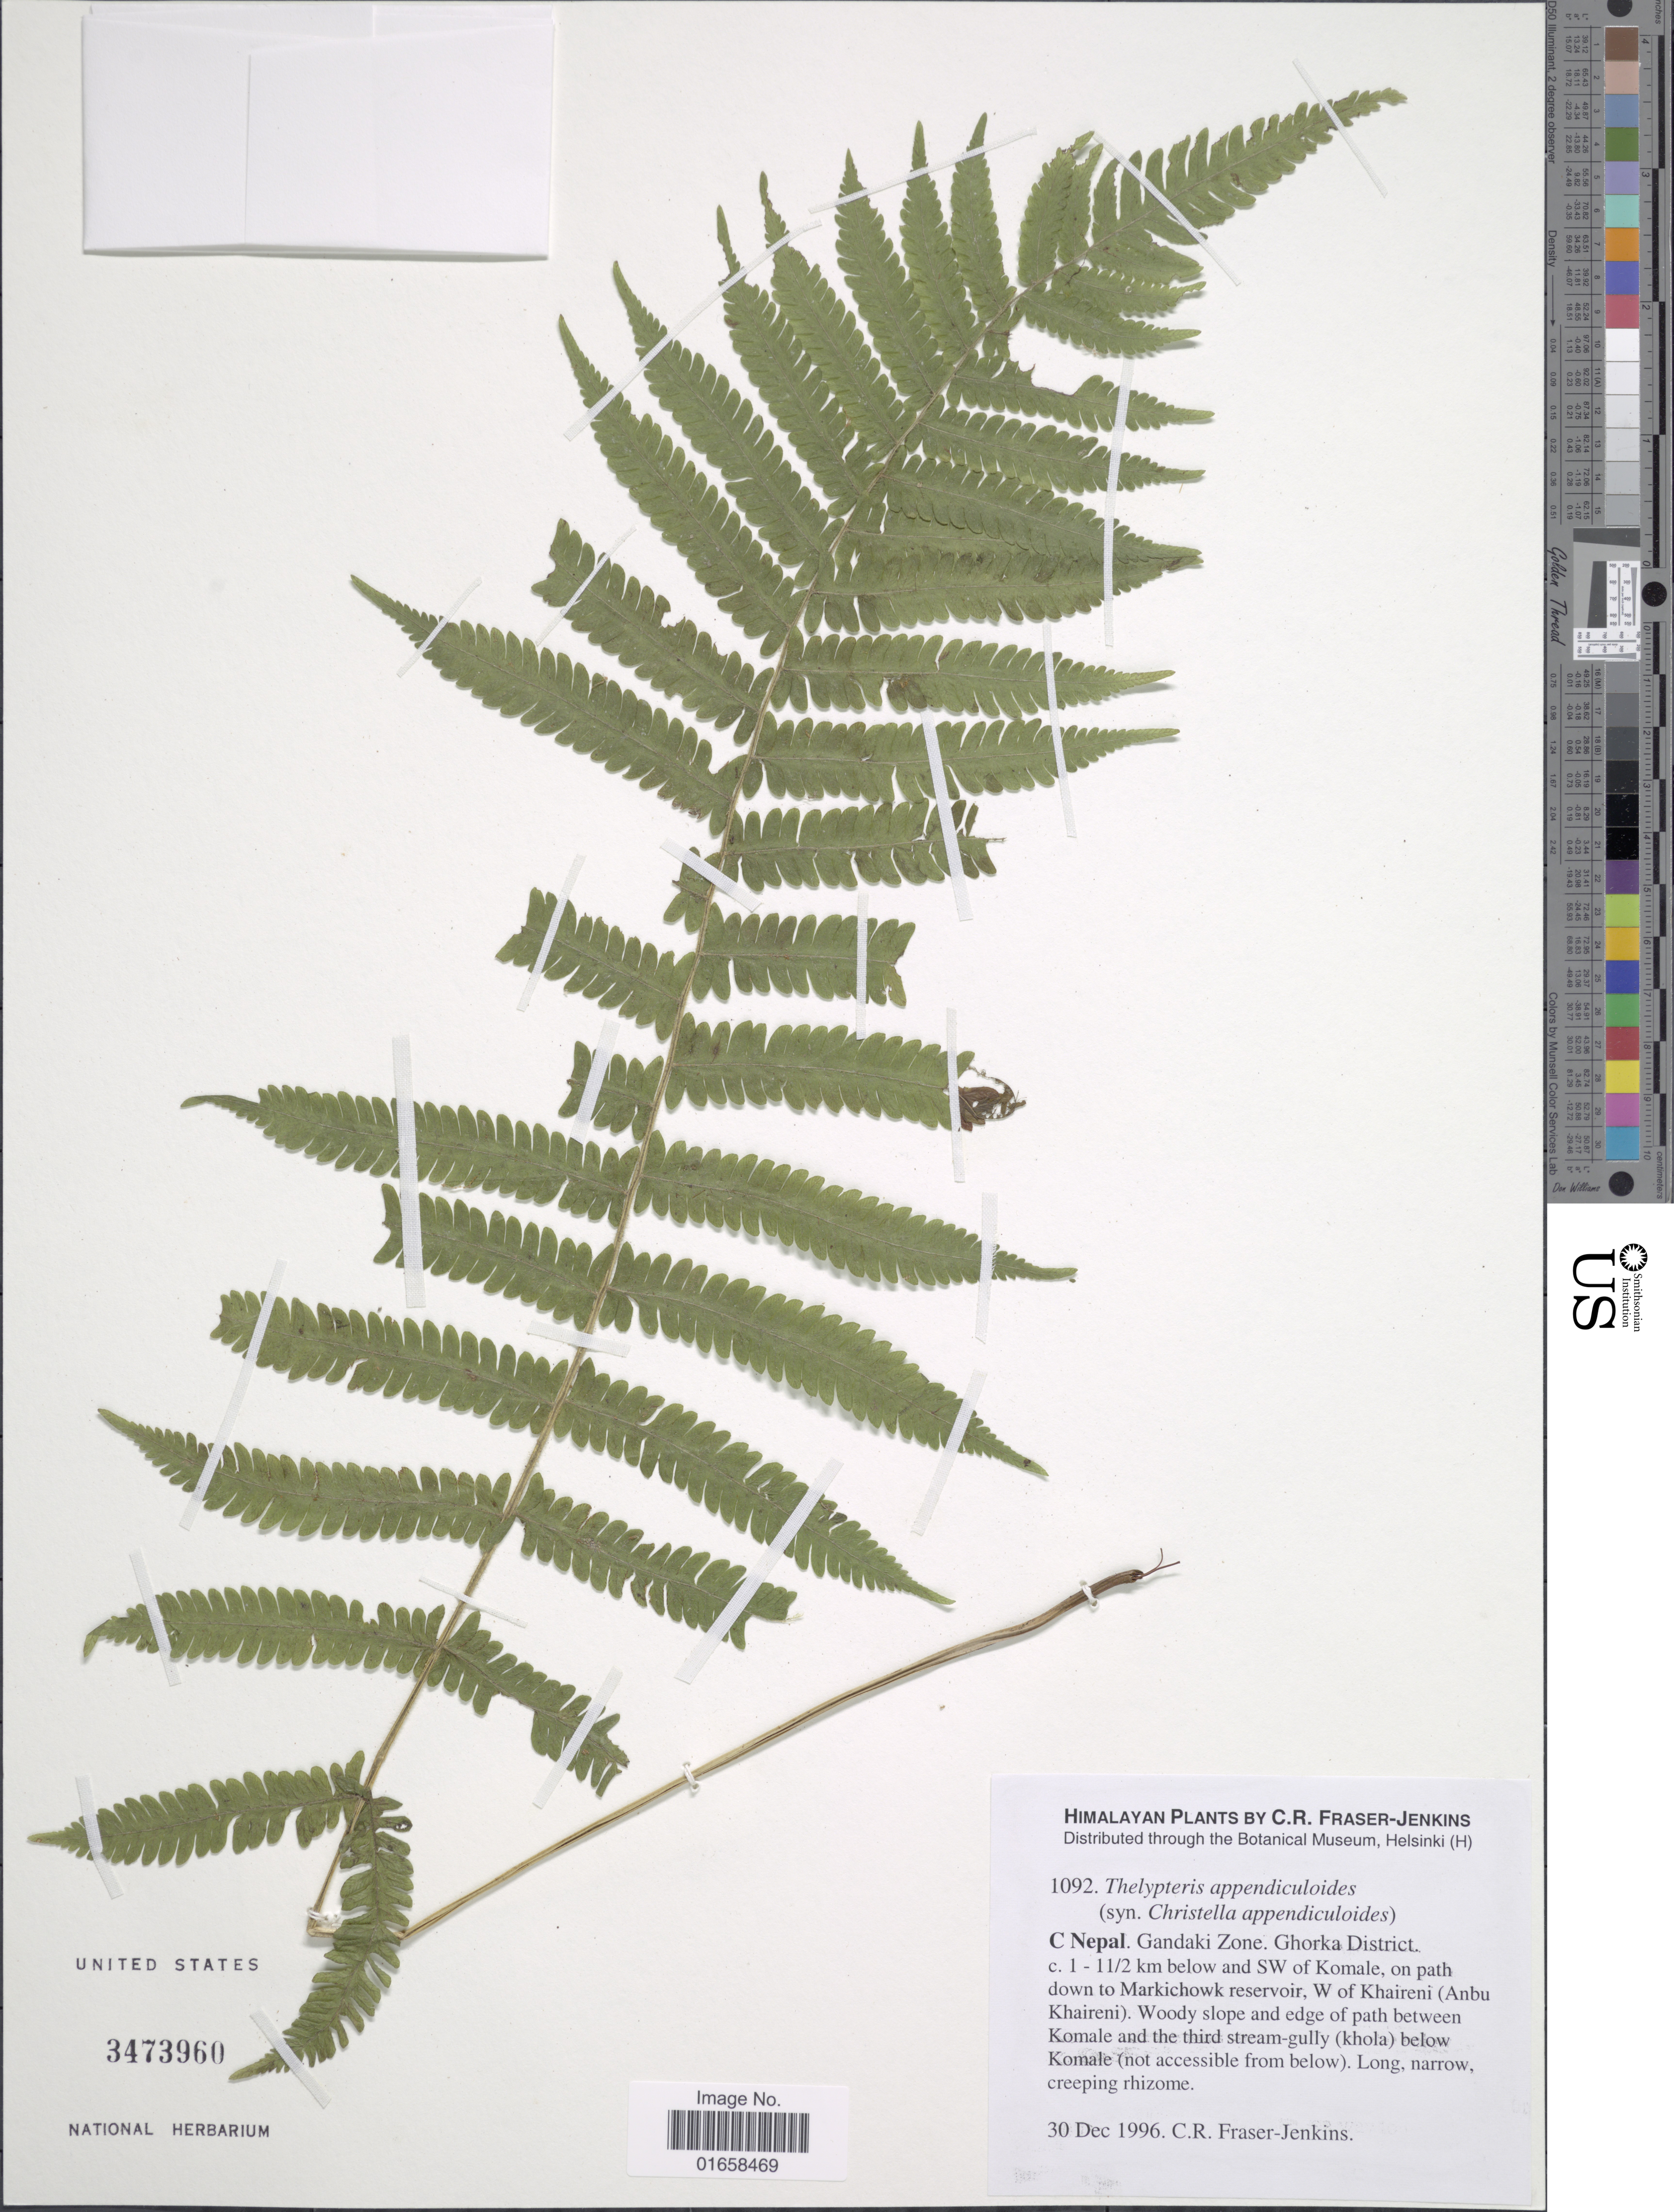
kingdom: Plantae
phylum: Tracheophyta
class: Polypodiopsida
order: Polypodiales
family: Thelypteridaceae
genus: Christella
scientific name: Christella appendicula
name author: (C. Presl) Holttum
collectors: C. R. Fraser-Jenkins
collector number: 1092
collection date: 1996-12-30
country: Nepal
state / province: Gandaki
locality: C Nepal. Gandaki Zone. Ghorka District. c. 1 - 11/2 km below and SW of Komale, on path down to Markichowk resorvoir, W of Khaireni (Anbu Khaireni). The third stream-gully (khola) below Komale. Himlayan Plants.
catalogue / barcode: US 3473960